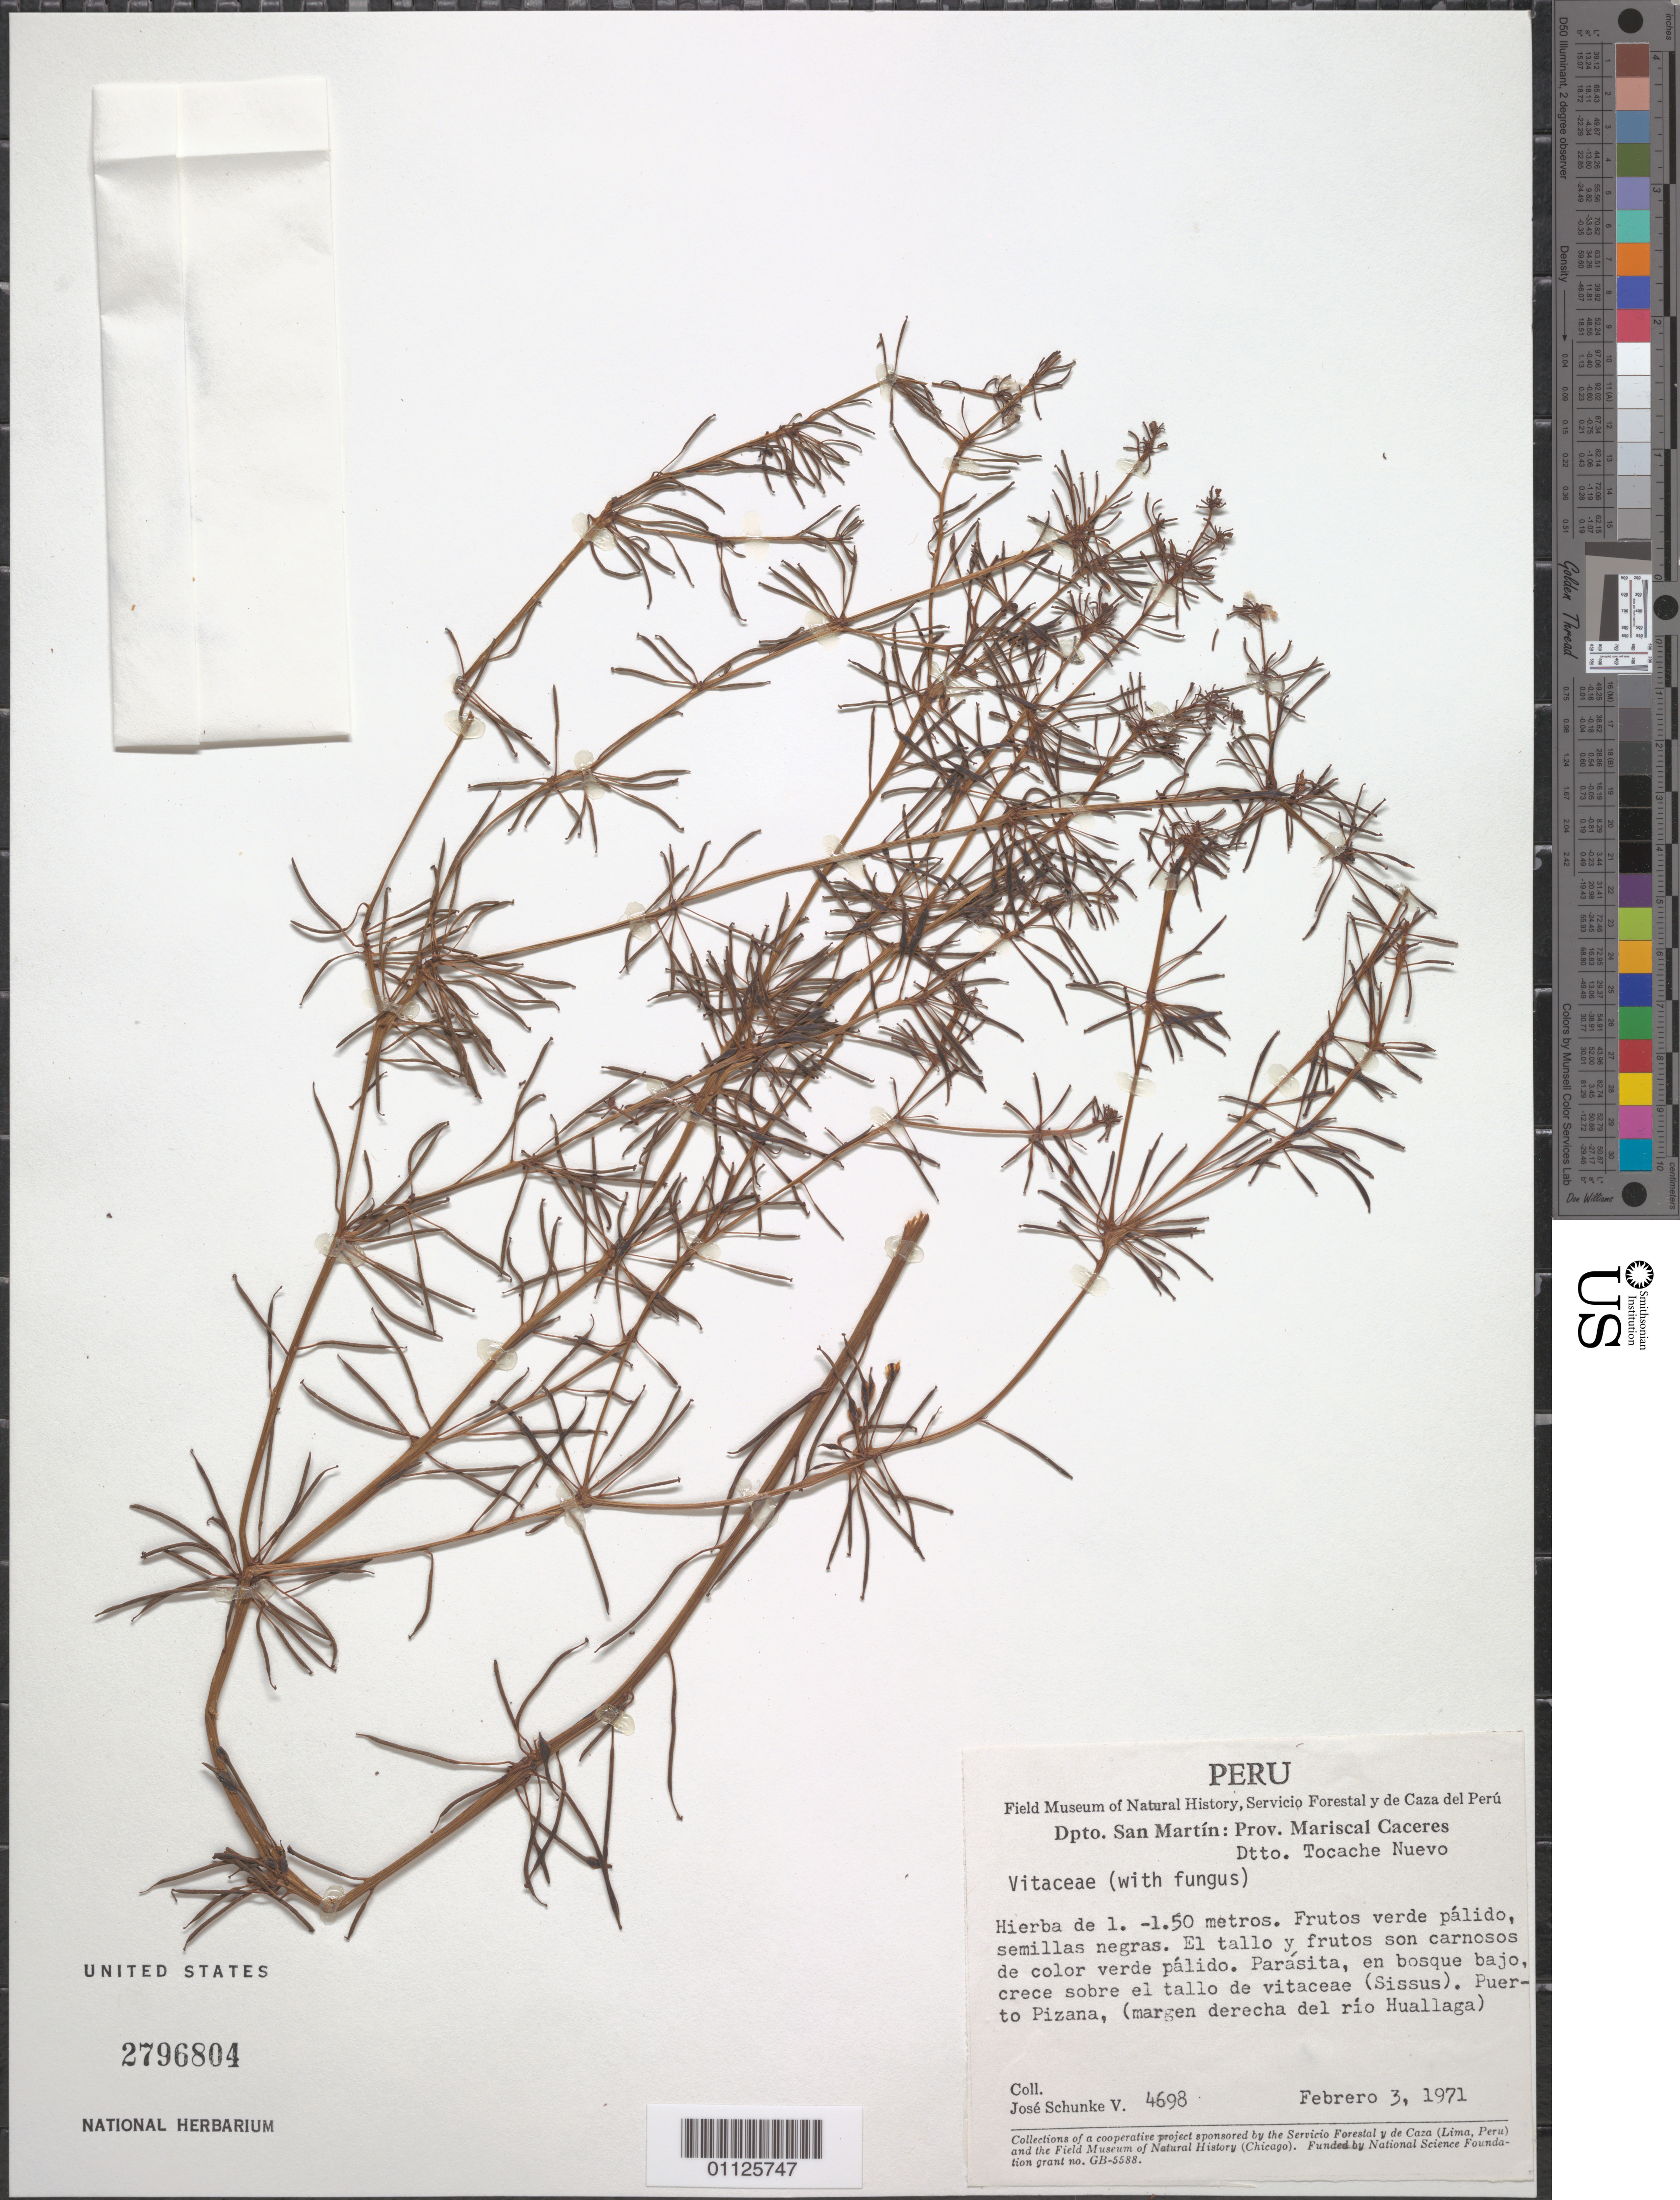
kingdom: Plantae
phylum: Tracheophyta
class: Magnoliopsida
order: Vitales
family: Vitaceae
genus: Cissus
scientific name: Cissus verticillata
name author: (L.) Nicolson & C.E. Jarvis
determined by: Strong, Mark T., (BOT), Smithsonian Institution - National Museum of Natural History (UNITED STATES)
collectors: J. Schunke Vigo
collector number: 4698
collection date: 1971-02-03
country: Peru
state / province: San Martín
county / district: Mariscal Cáceres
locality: Dtto. Tocache Nuevo.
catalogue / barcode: US 2796804